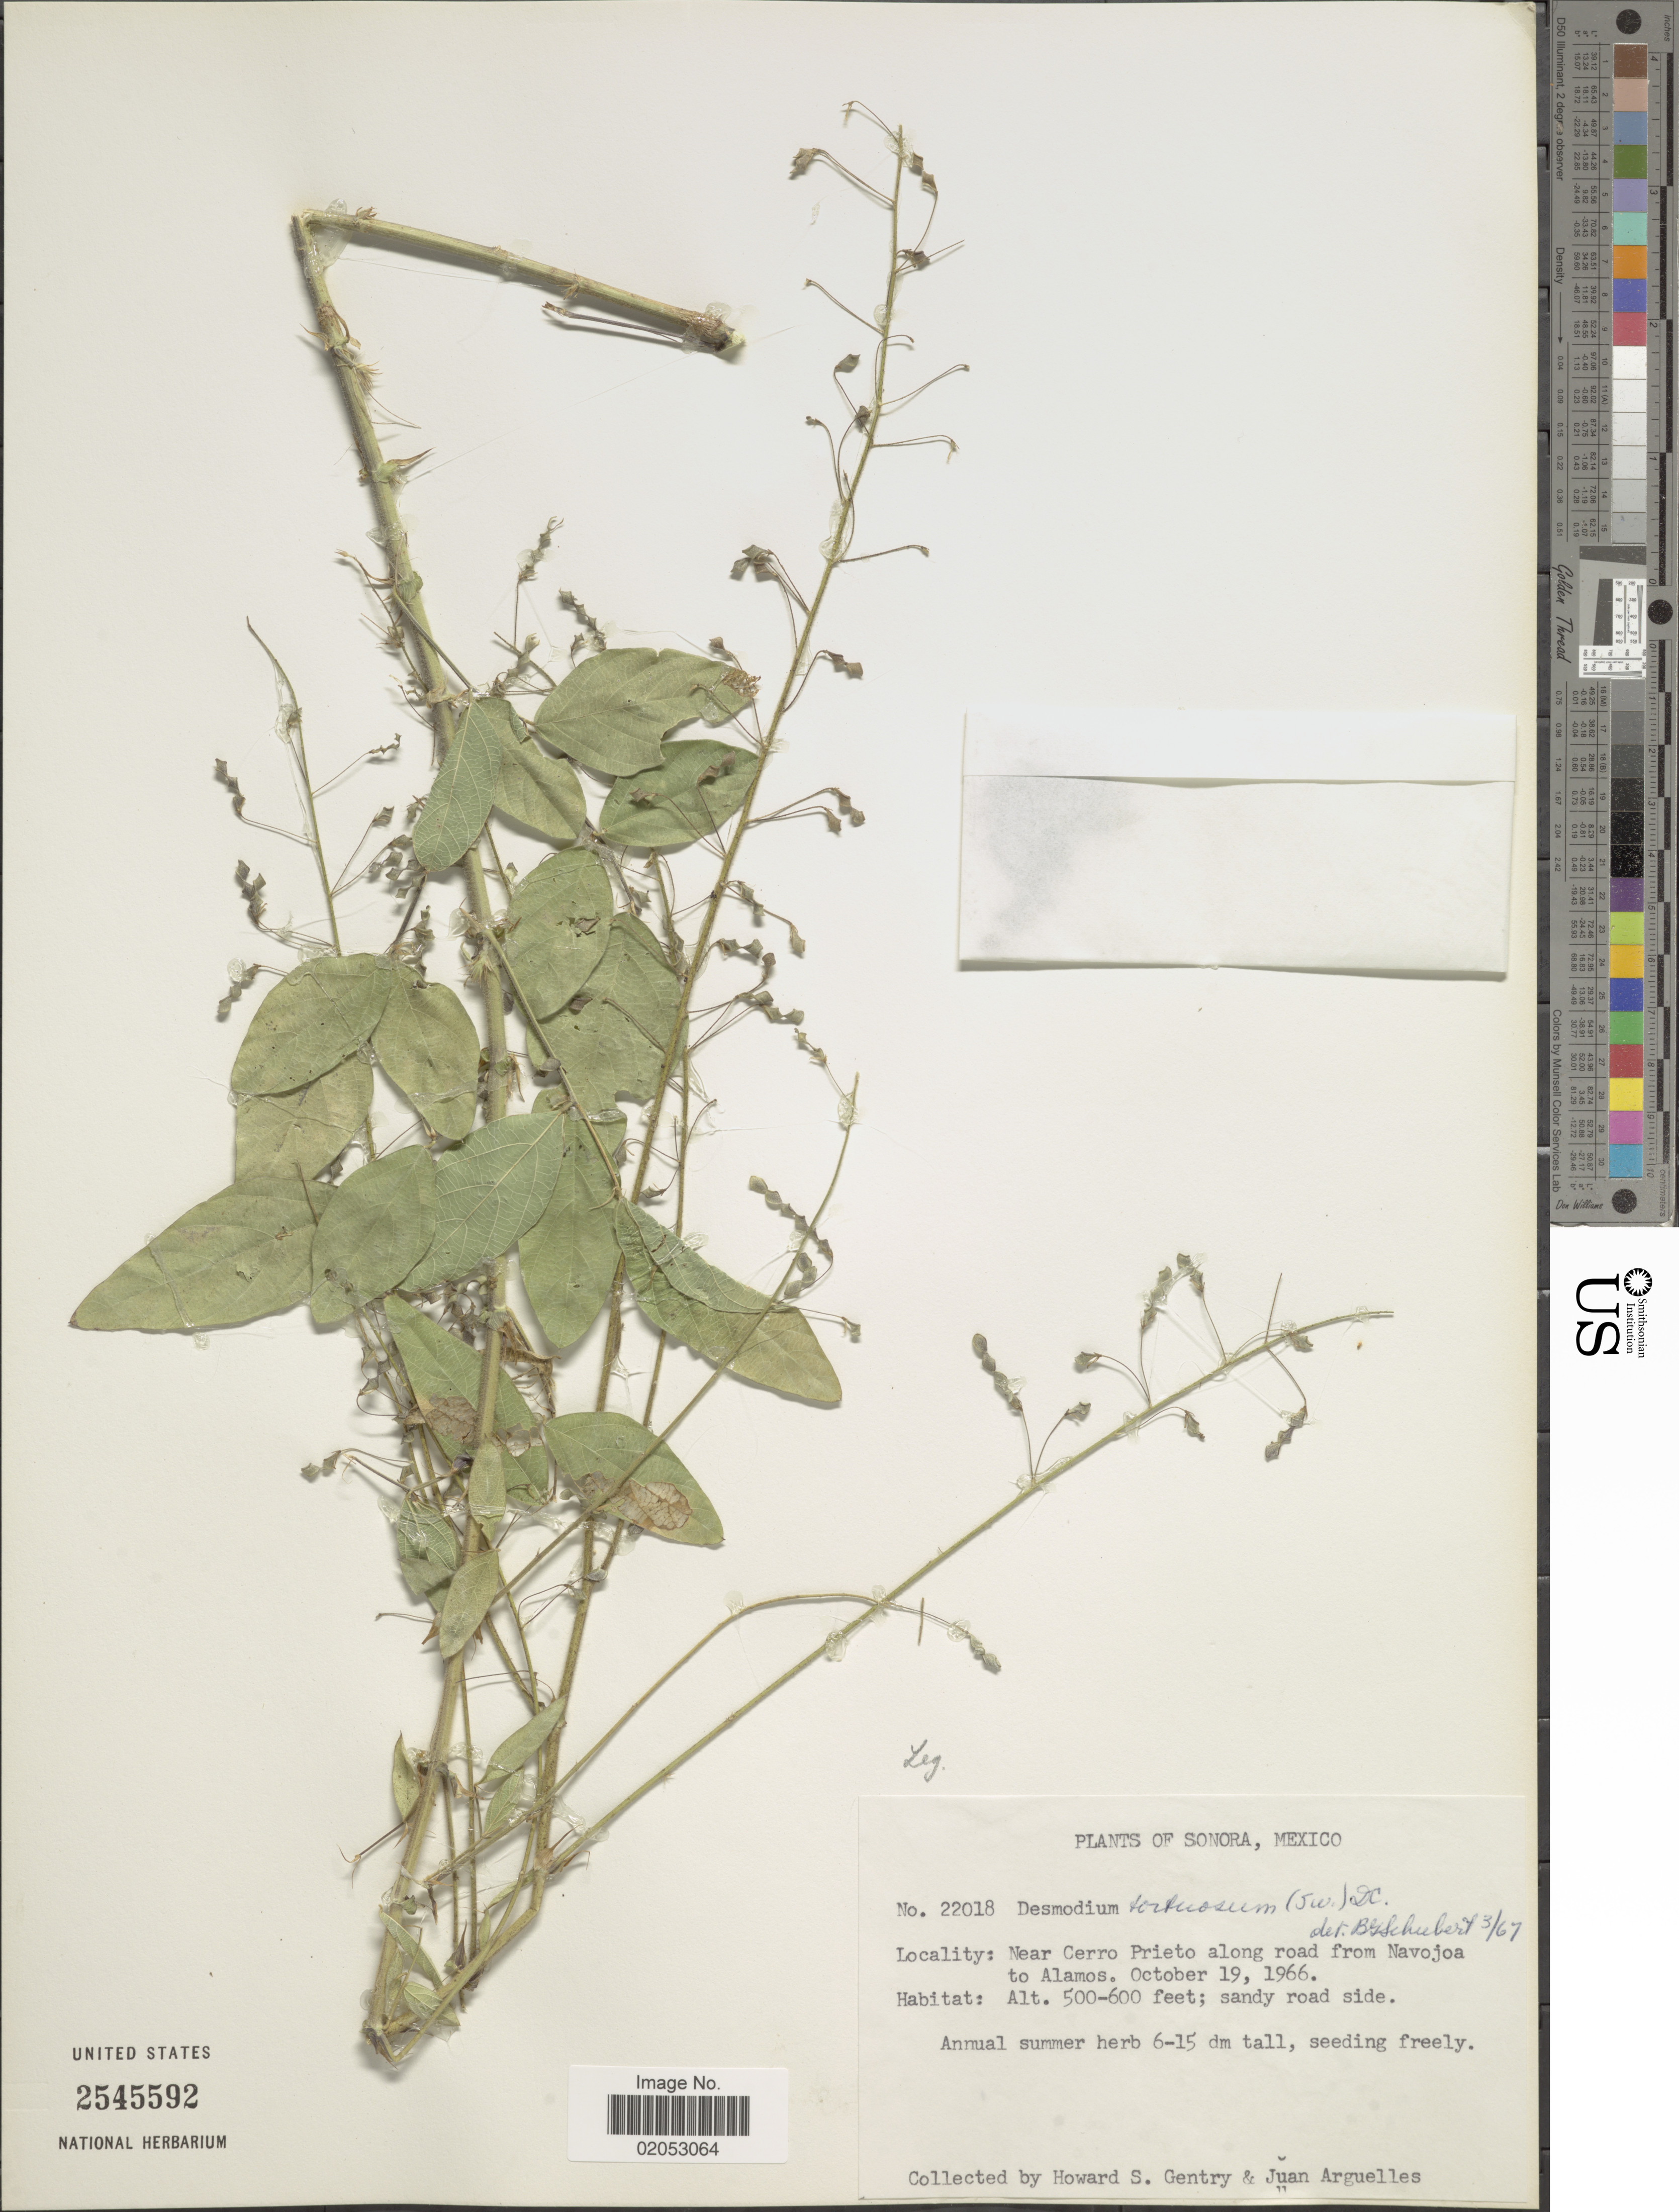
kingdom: Plantae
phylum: Tracheophyta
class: Magnoliopsida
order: Fabales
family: Fabaceae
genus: Desmodium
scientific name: Desmodium tortuosum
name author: (Sw.) DC.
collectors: H. S. Gentry & J. Arguelles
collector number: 22018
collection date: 1966-10-19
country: Mexico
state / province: Sonora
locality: Near Cerro Prieto along road from Navojoa to Alamos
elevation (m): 152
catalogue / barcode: US 2545592